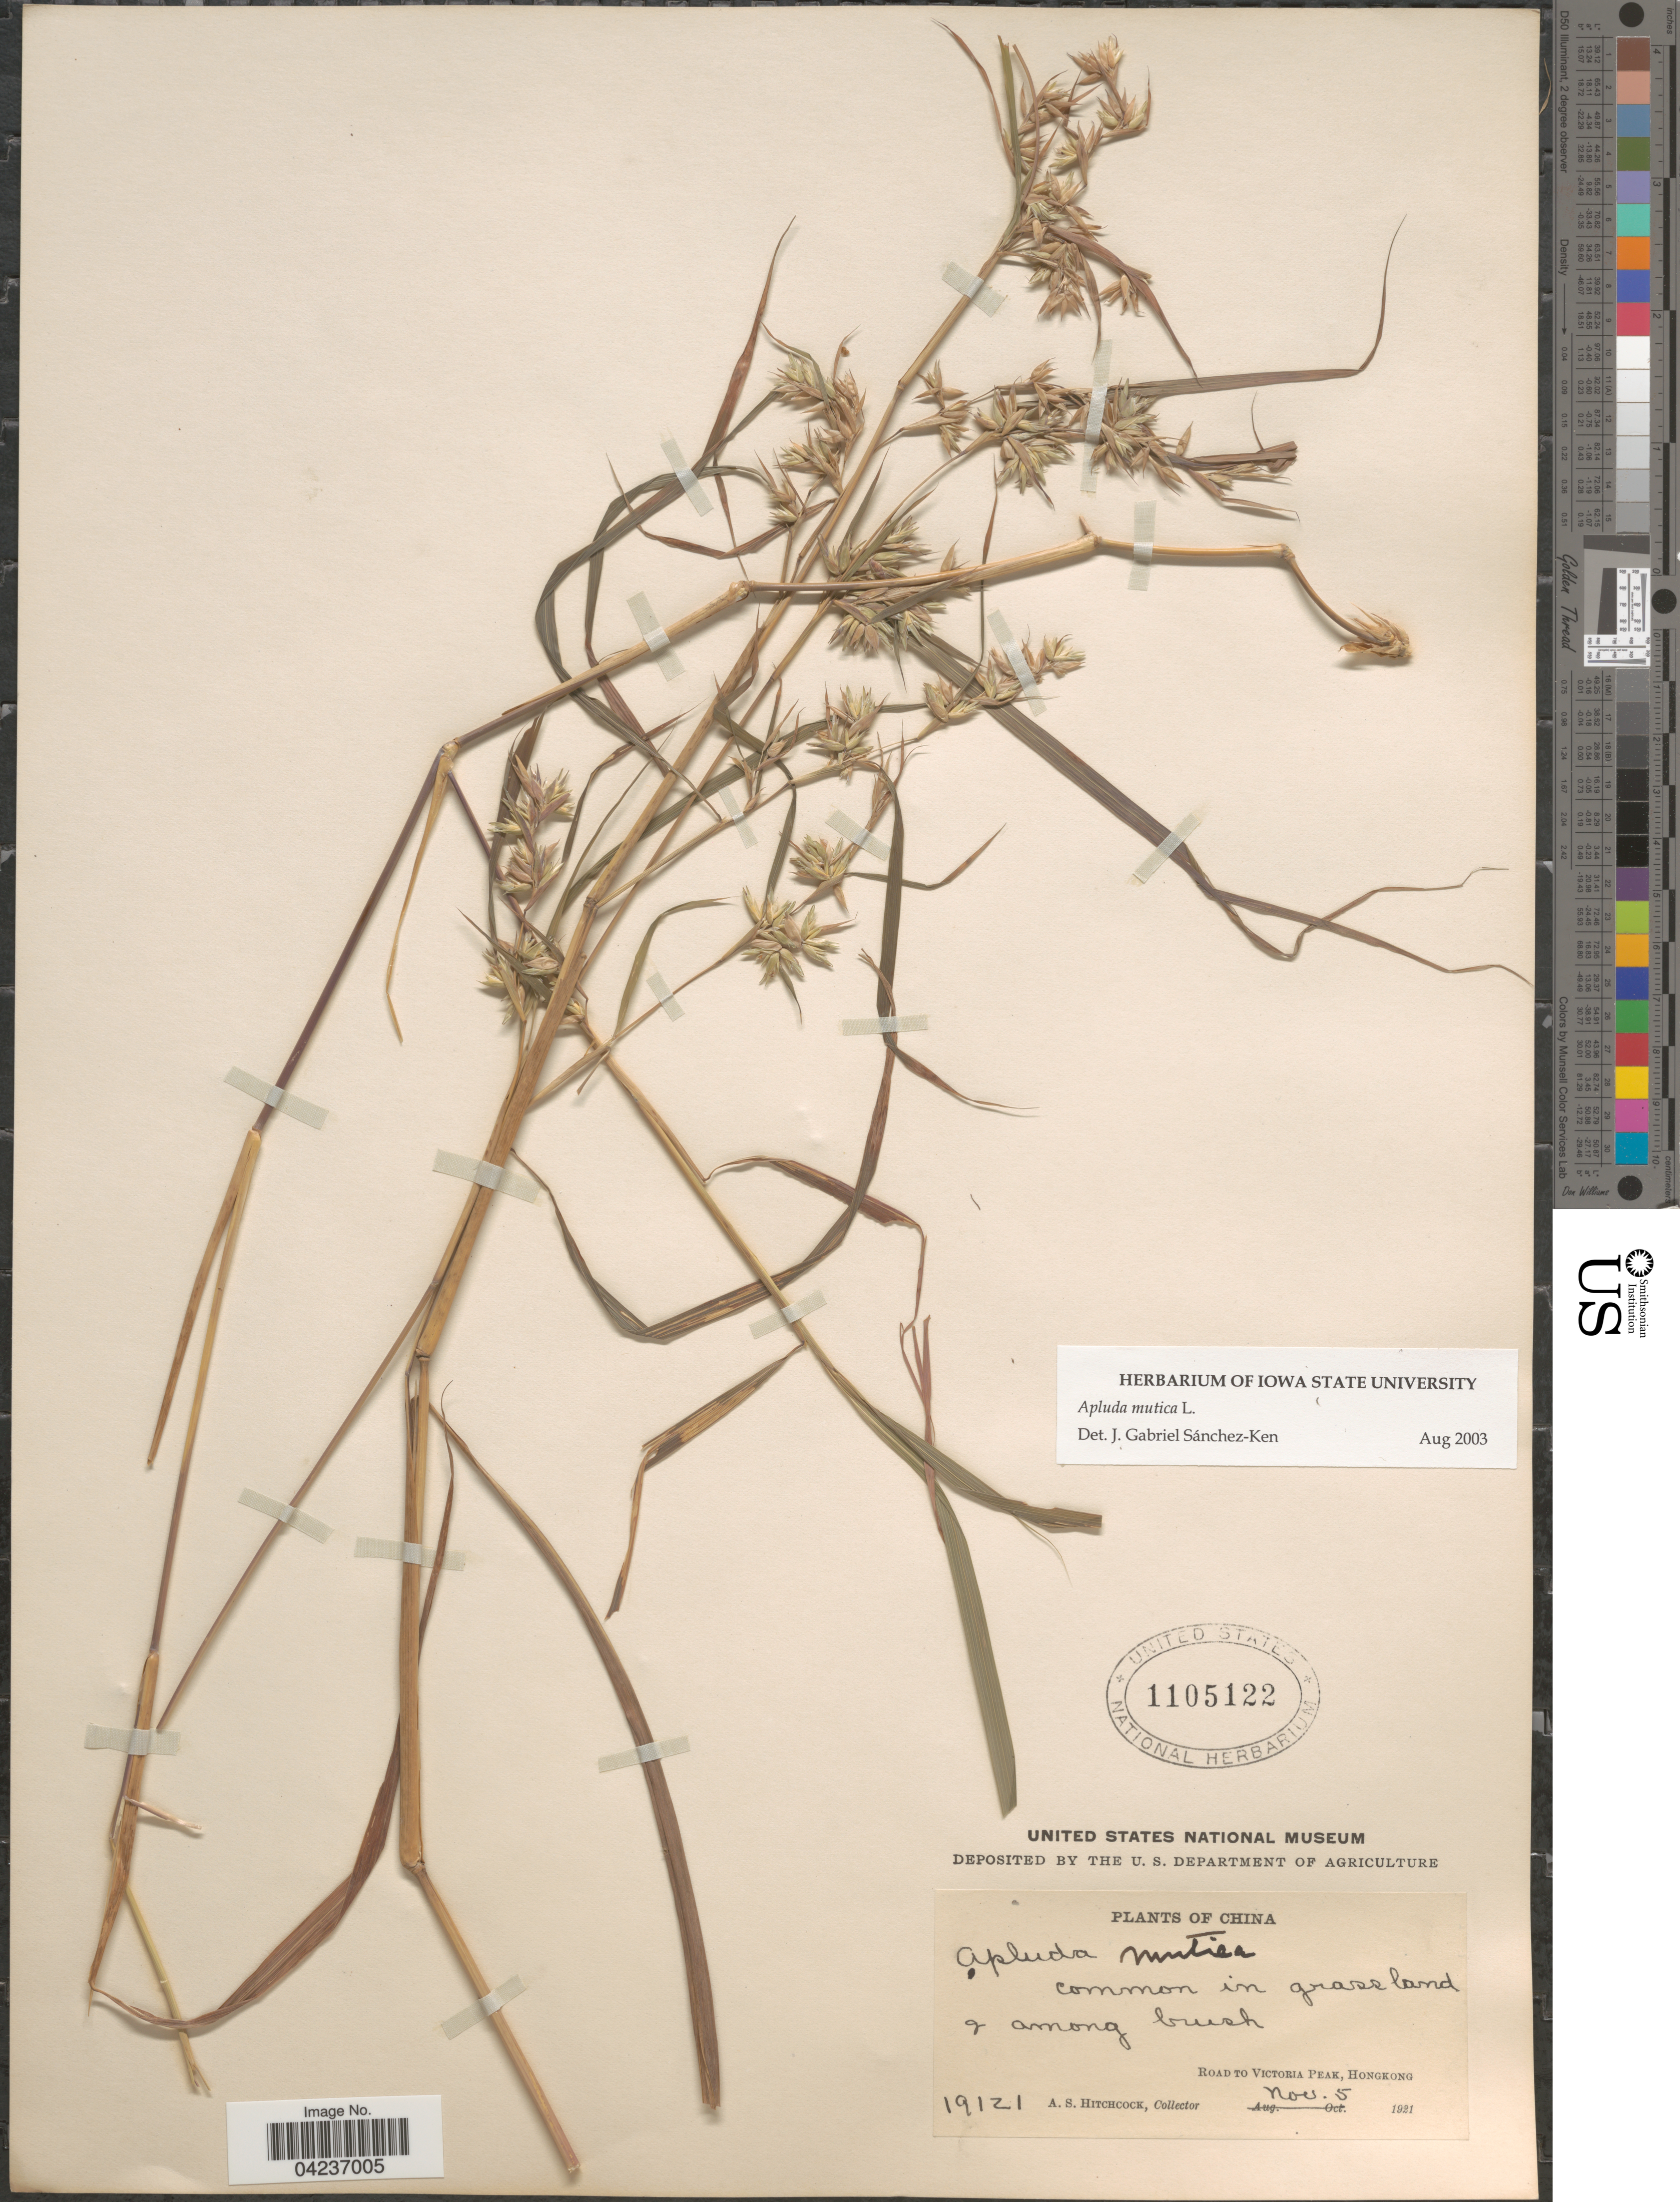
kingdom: Plantae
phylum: Tracheophyta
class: Liliopsida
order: Poales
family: Poaceae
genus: Apluda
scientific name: Apluda mutica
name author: L.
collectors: A. S. Hitchcock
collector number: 19121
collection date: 1921-11-05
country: China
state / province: Hong Kong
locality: Road to Victoria Peak.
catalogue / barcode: US 1105122